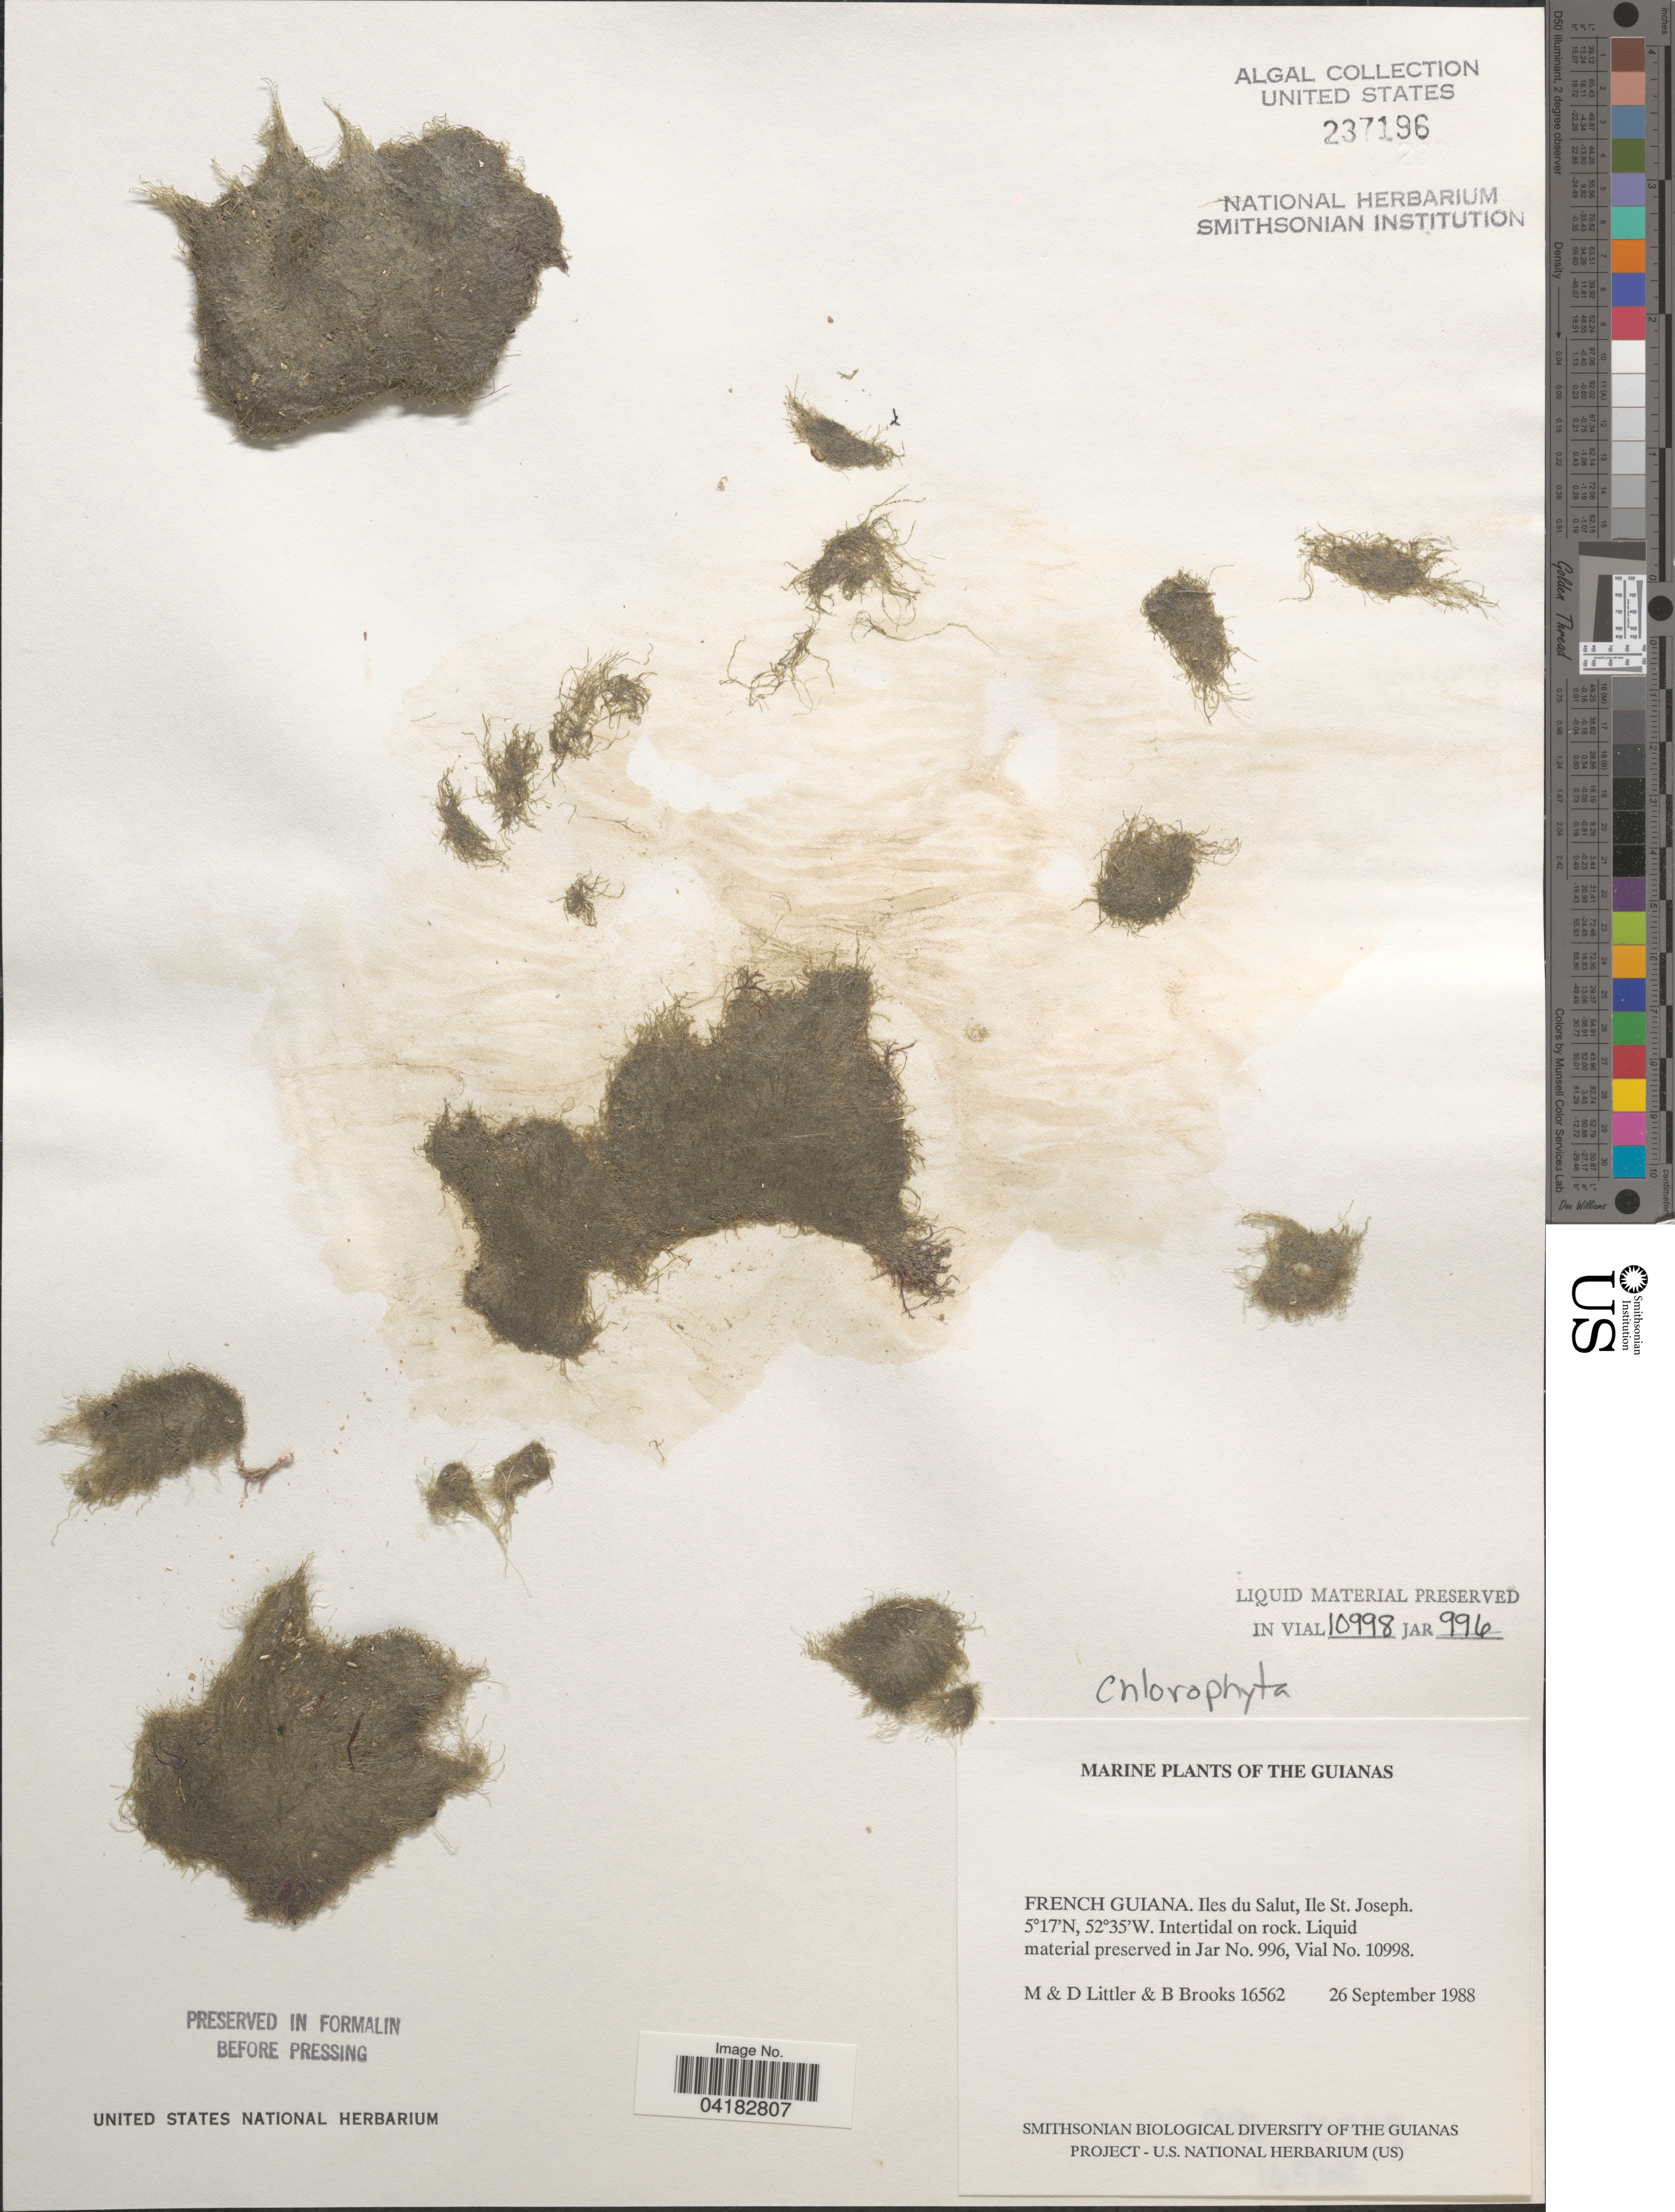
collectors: M. Littler, D. S. Littler & B. Brooks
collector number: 16562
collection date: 1988-09-26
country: French Guiana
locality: Guianas. Iles du Salut, Ile St. Joseph.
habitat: Intertidal on rock.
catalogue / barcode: US 237196